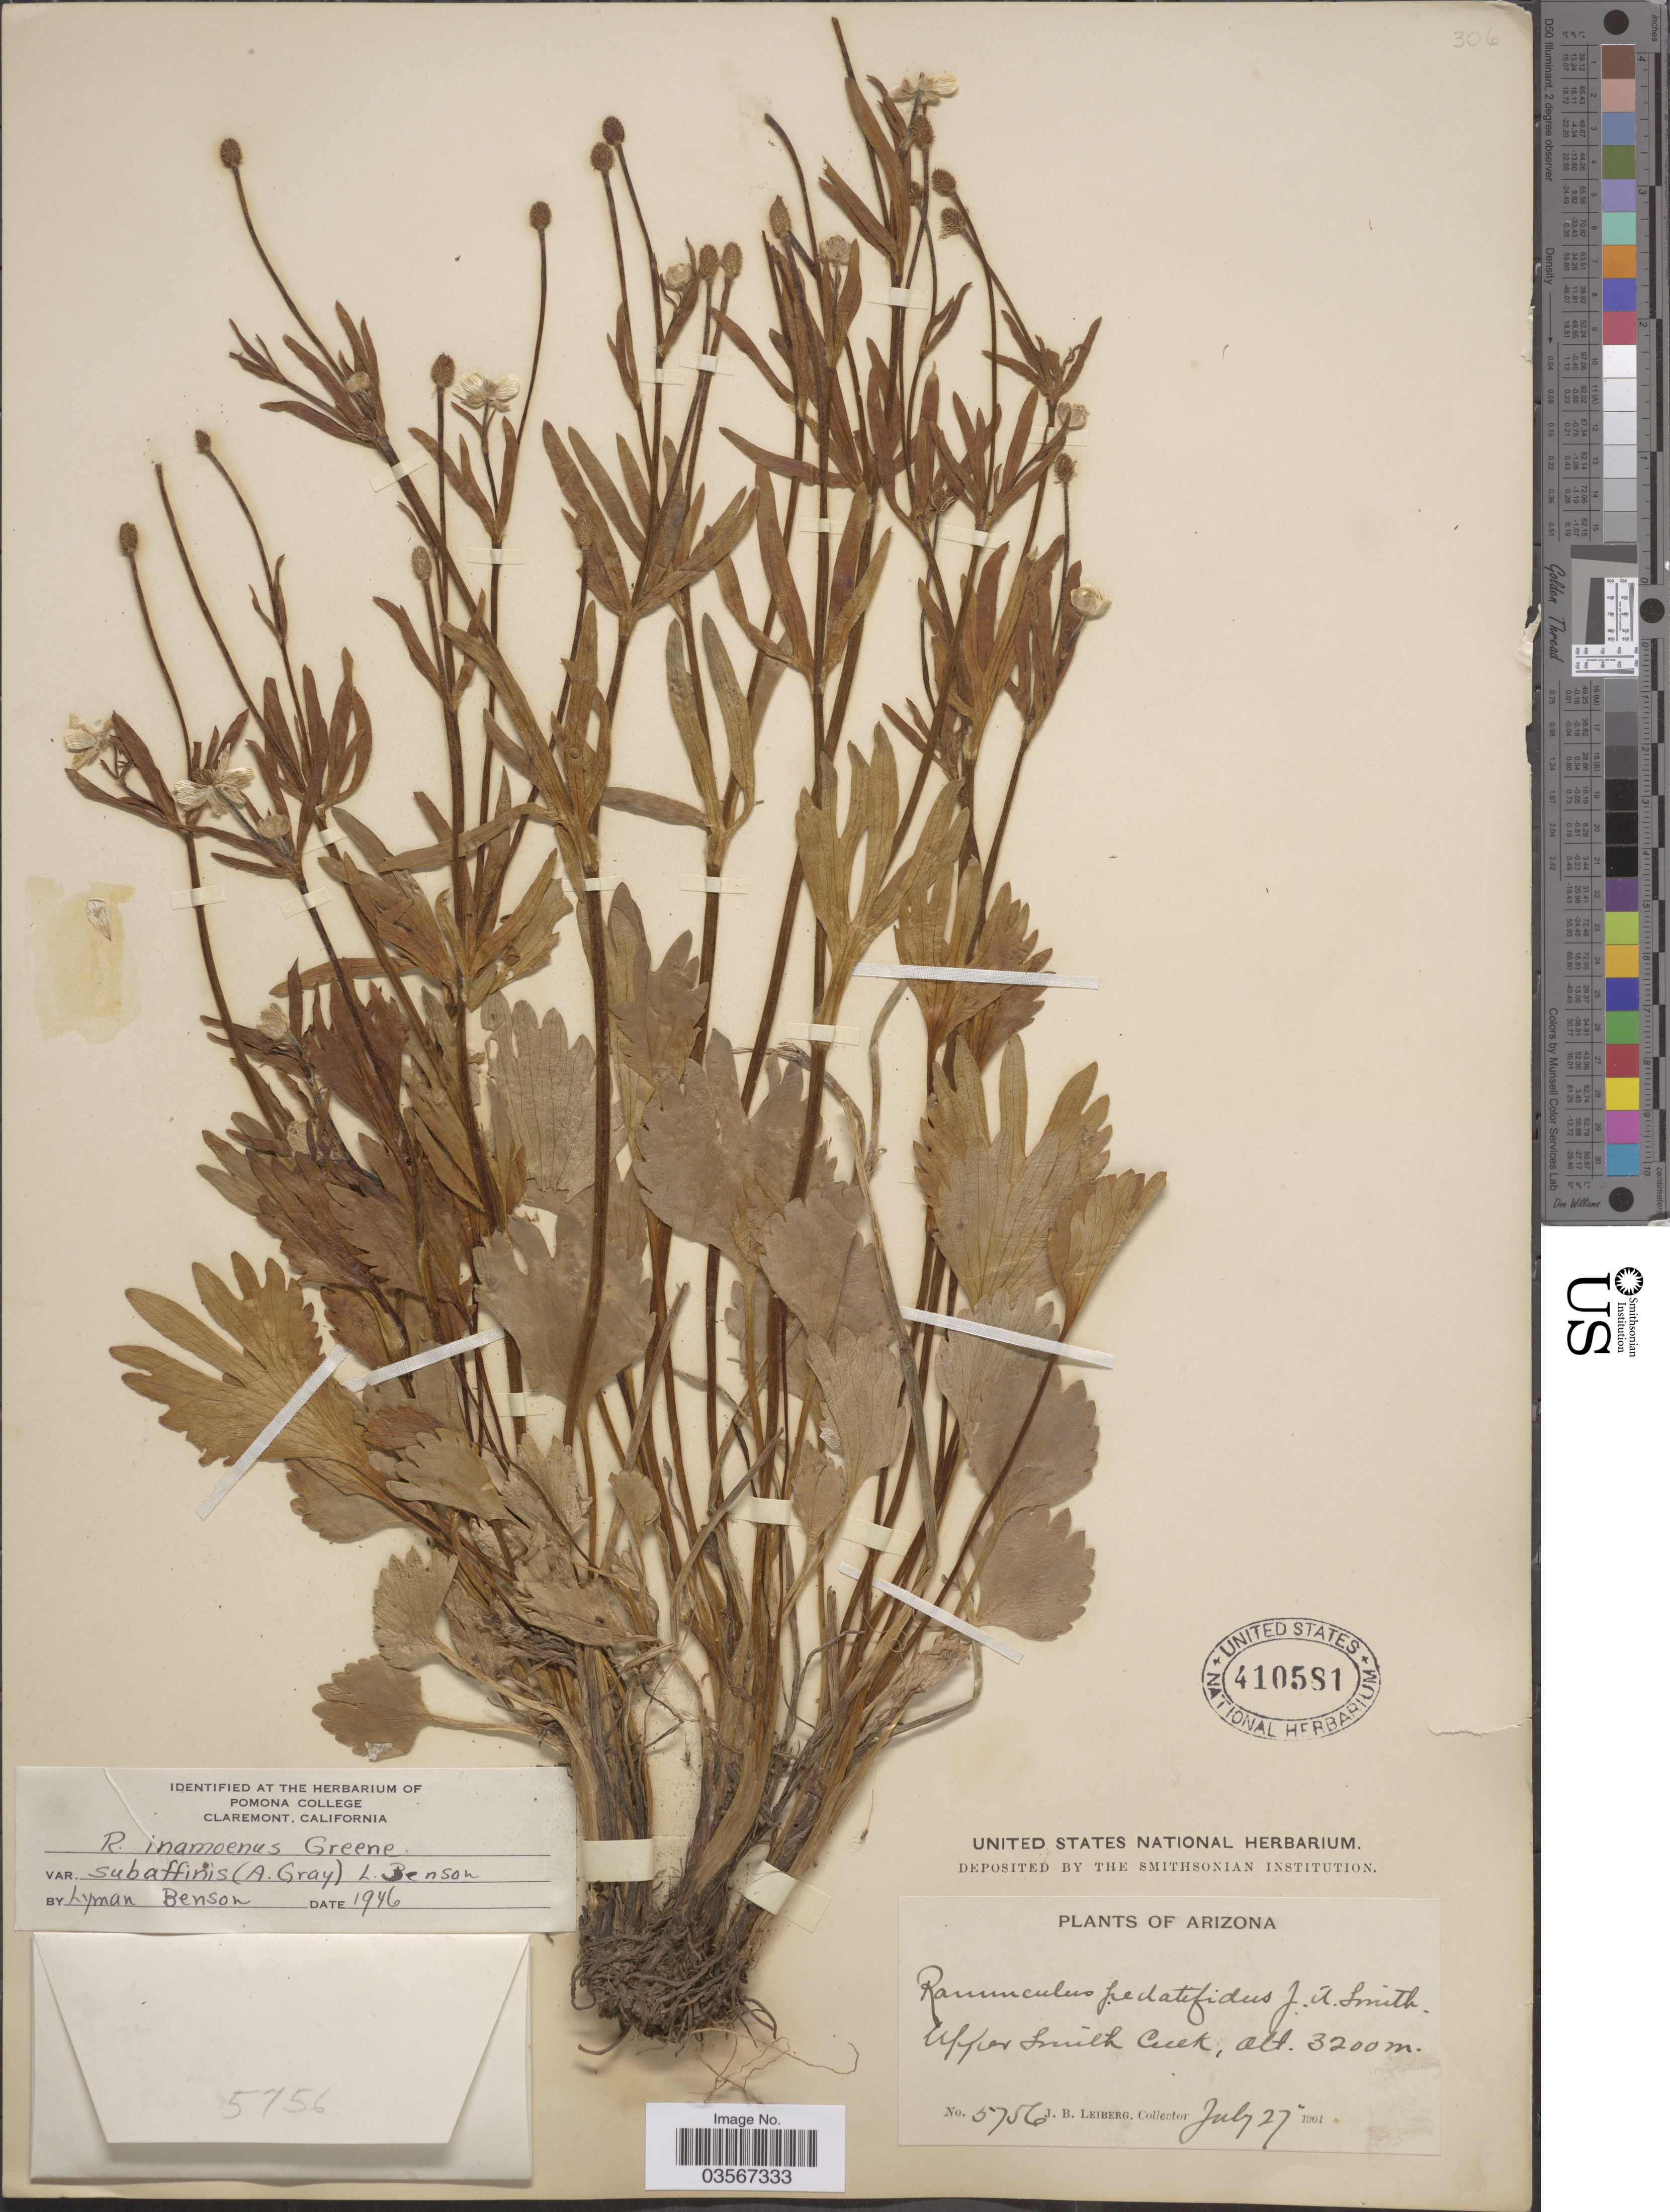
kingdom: Plantae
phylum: Tracheophyta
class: Magnoliopsida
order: Ranunculales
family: Ranunculaceae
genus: Ranunculus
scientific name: Ranunculus inamoenus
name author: Greene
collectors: J. B. Leiberg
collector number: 5756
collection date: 1901-07-27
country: United States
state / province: Arizona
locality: Upper Smith Creek.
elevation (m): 3200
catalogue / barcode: US 410581